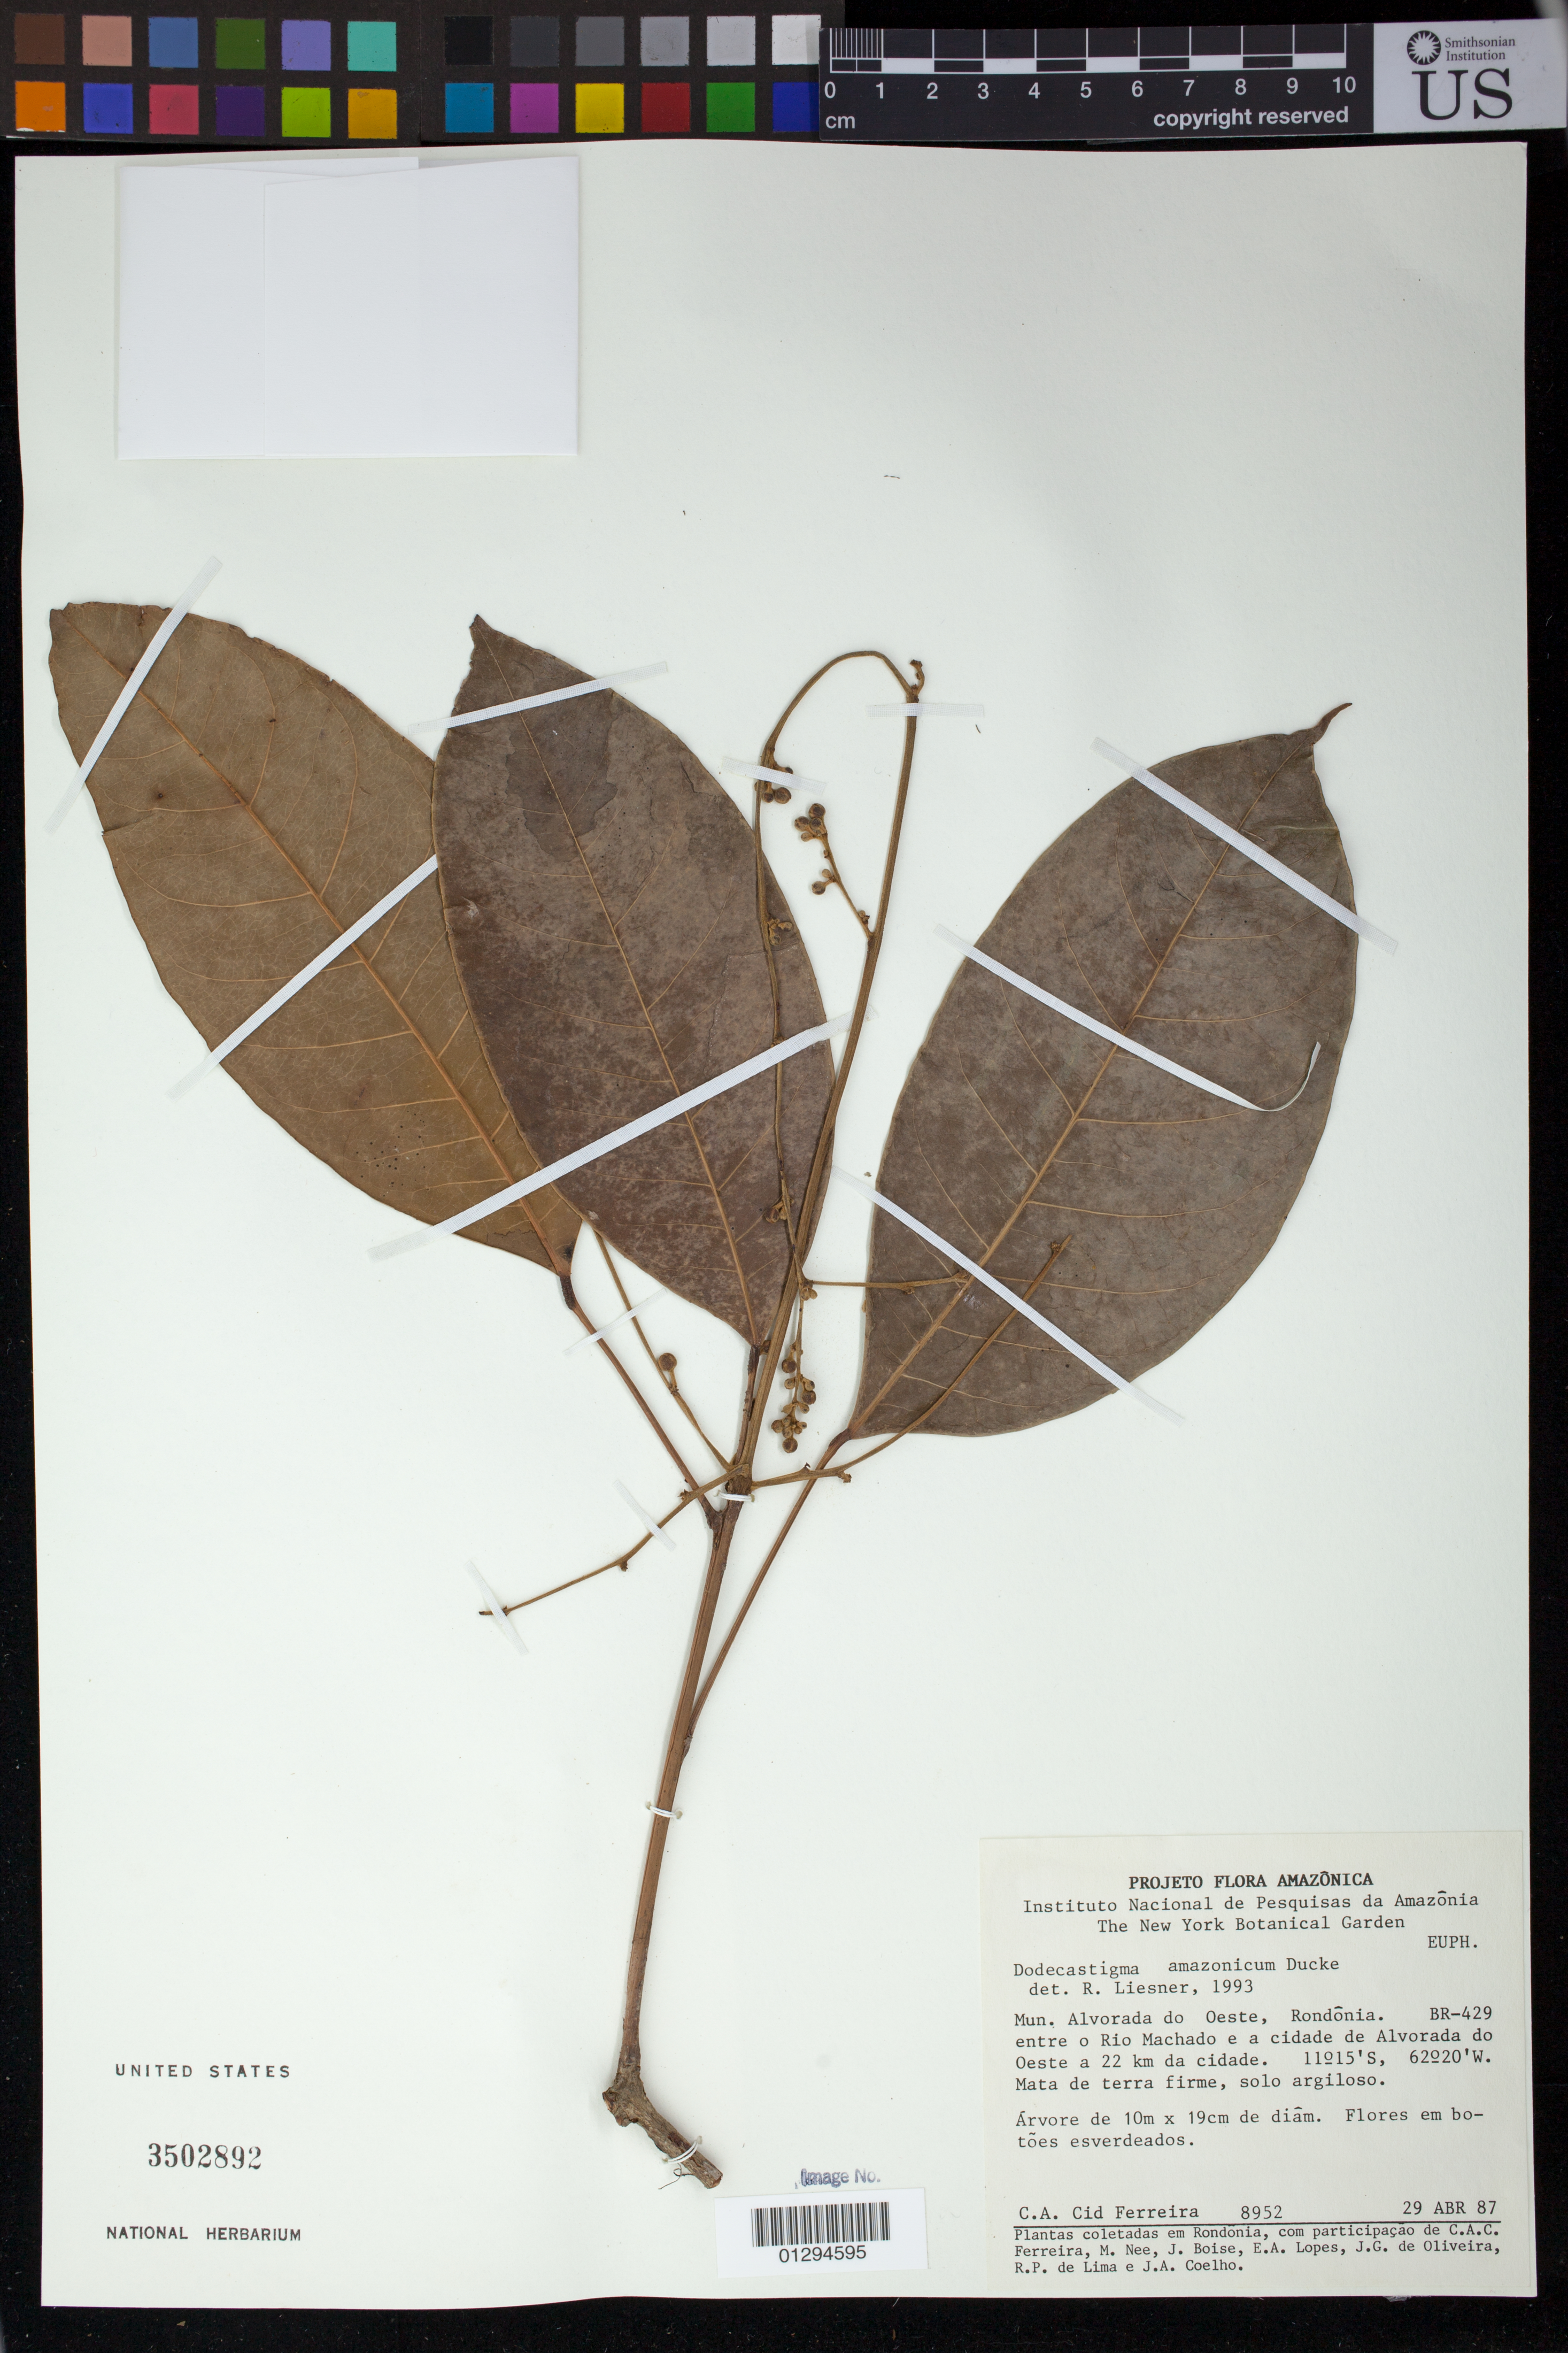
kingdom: Plantae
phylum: Tracheophyta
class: Magnoliopsida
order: Malpighiales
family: Euphorbiaceae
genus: Dodecastigma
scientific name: Dodecastigma amazonicum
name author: Ducke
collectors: C. A. Cid Ferreira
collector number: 8952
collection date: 1987-04-29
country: Brazil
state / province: Rondonia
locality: Alvorada d'Oeste. BR-429 entre o Rio Machado e a cidade de Alvorada do Oeste a 22 km da cidade.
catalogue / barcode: US 3502892